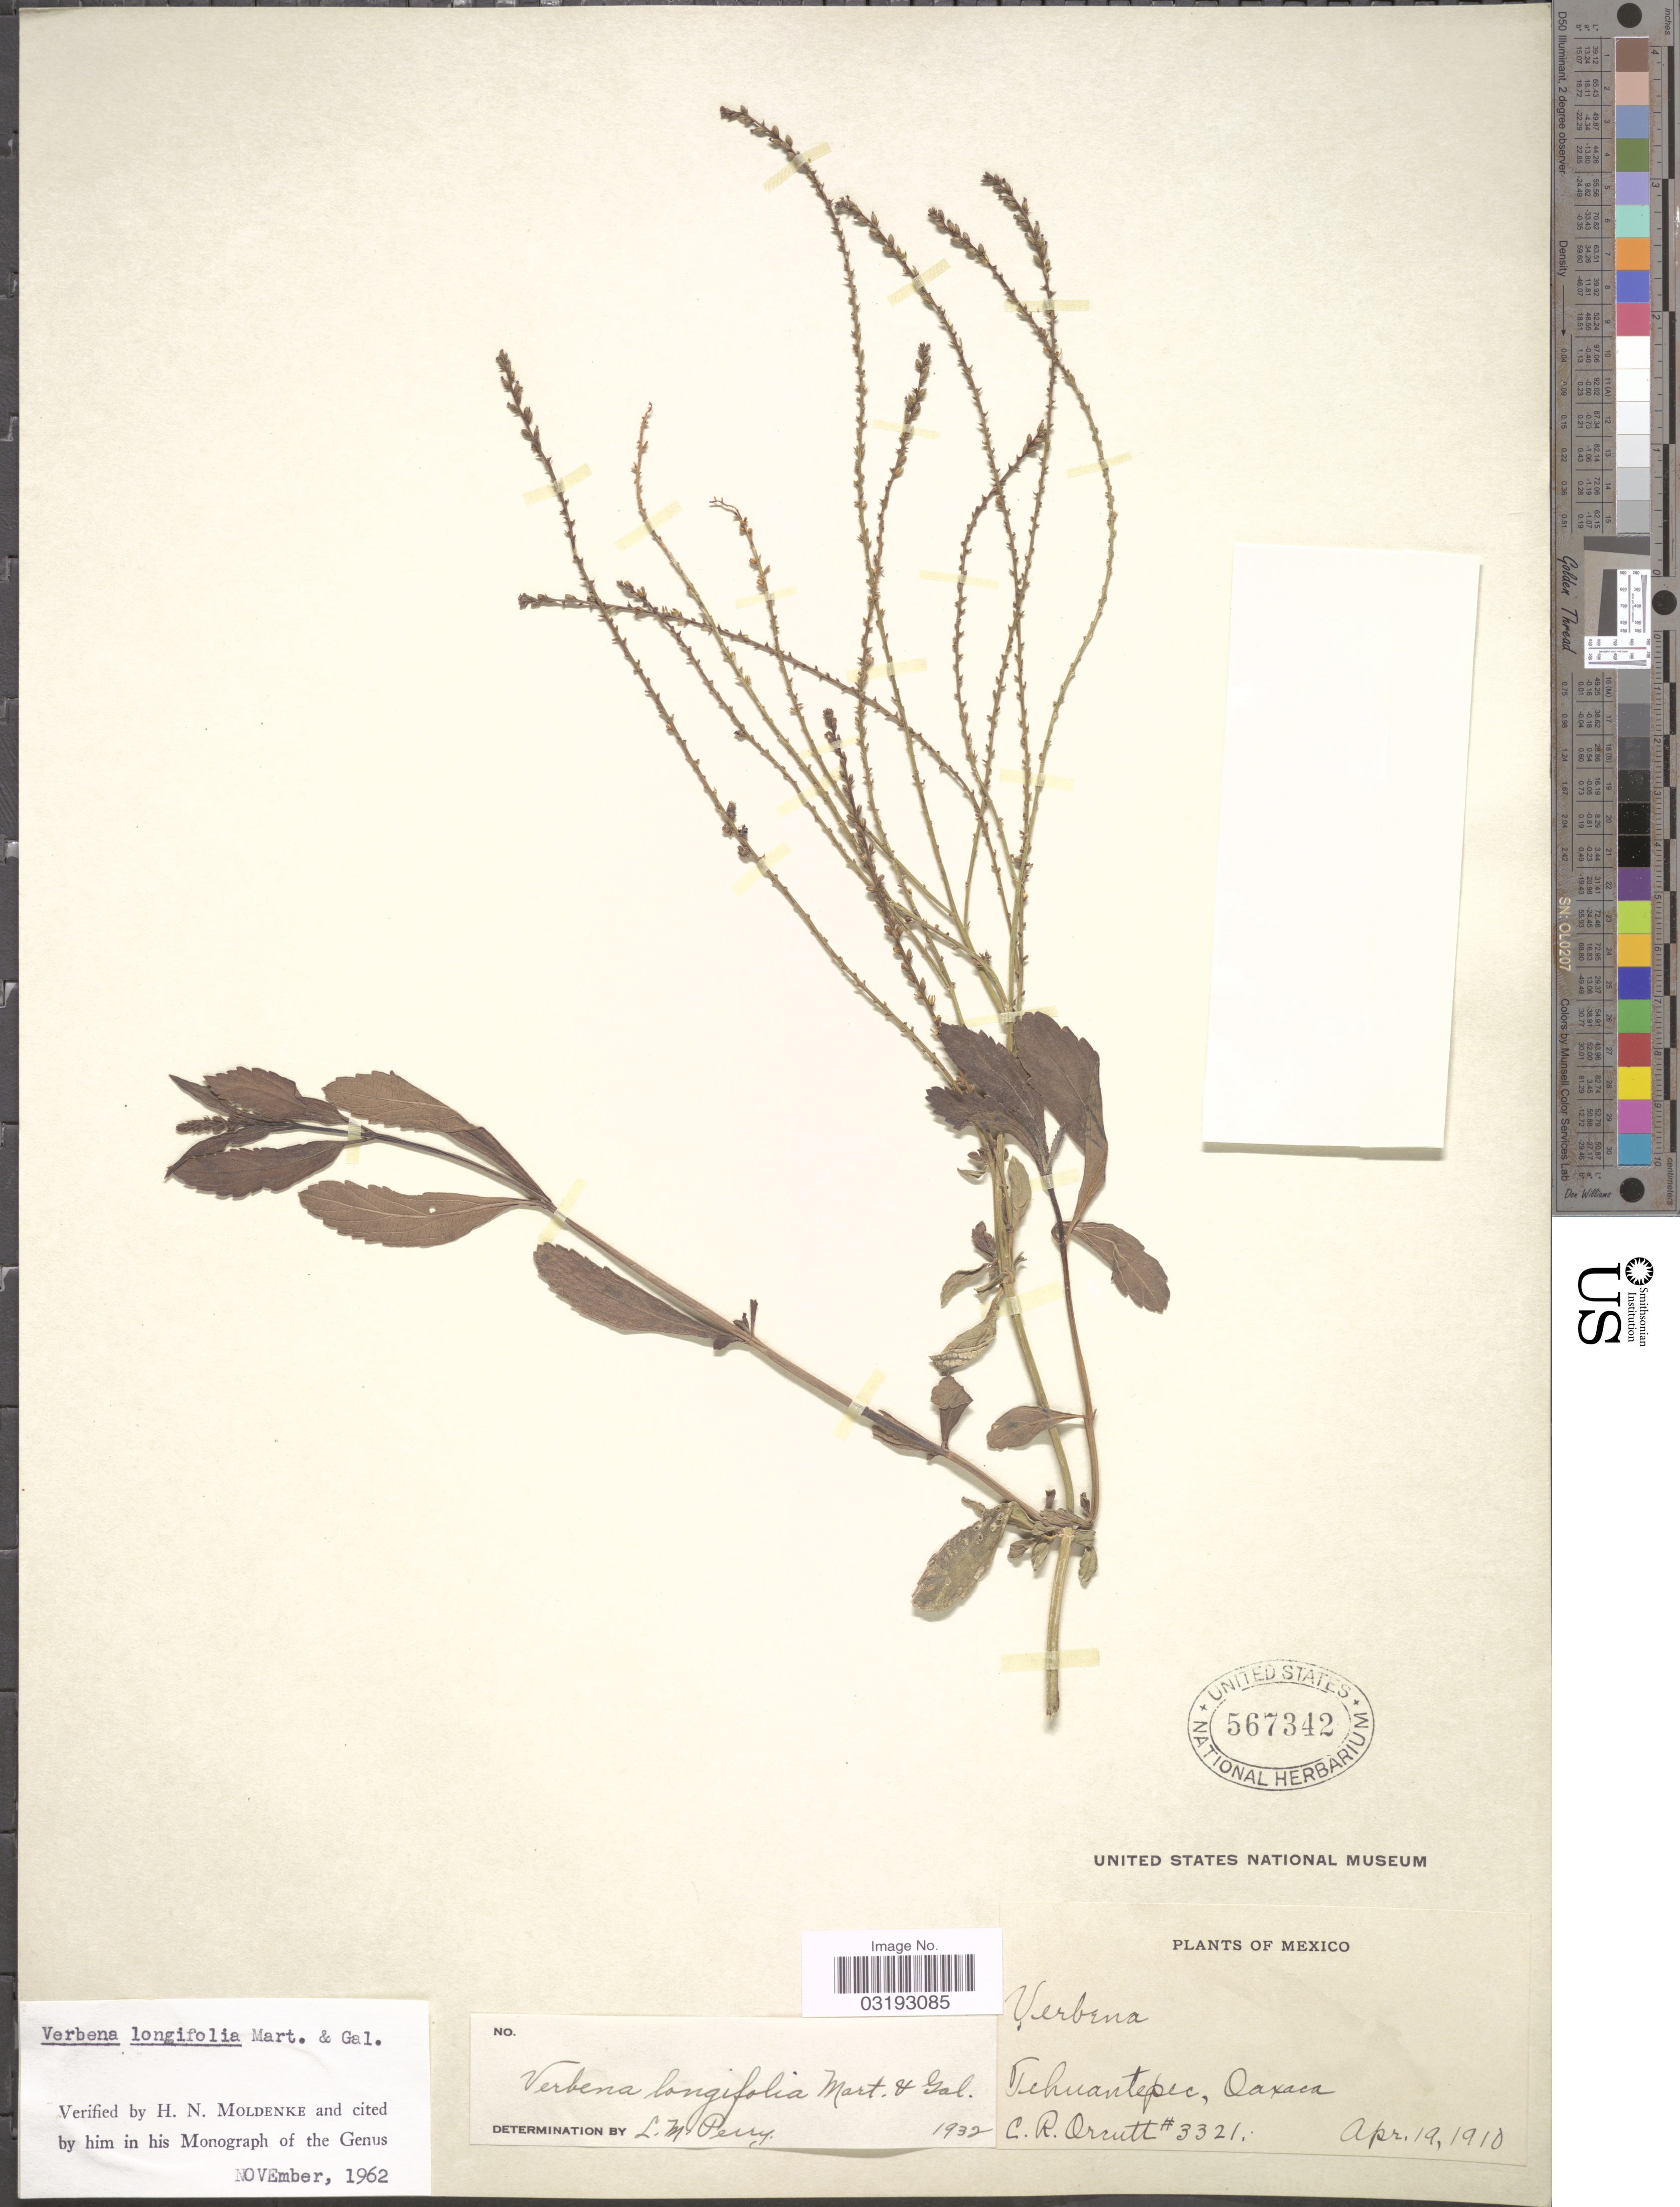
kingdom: Plantae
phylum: Tracheophyta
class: Magnoliopsida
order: Lamiales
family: Verbenaceae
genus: Verbena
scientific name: Verbena longifolia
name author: M. Martens & Galeotti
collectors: C. R. Orcutt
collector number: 3321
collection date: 1910-04-19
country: Mexico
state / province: Oaxaca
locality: Tehuantepec.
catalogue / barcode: US 567342